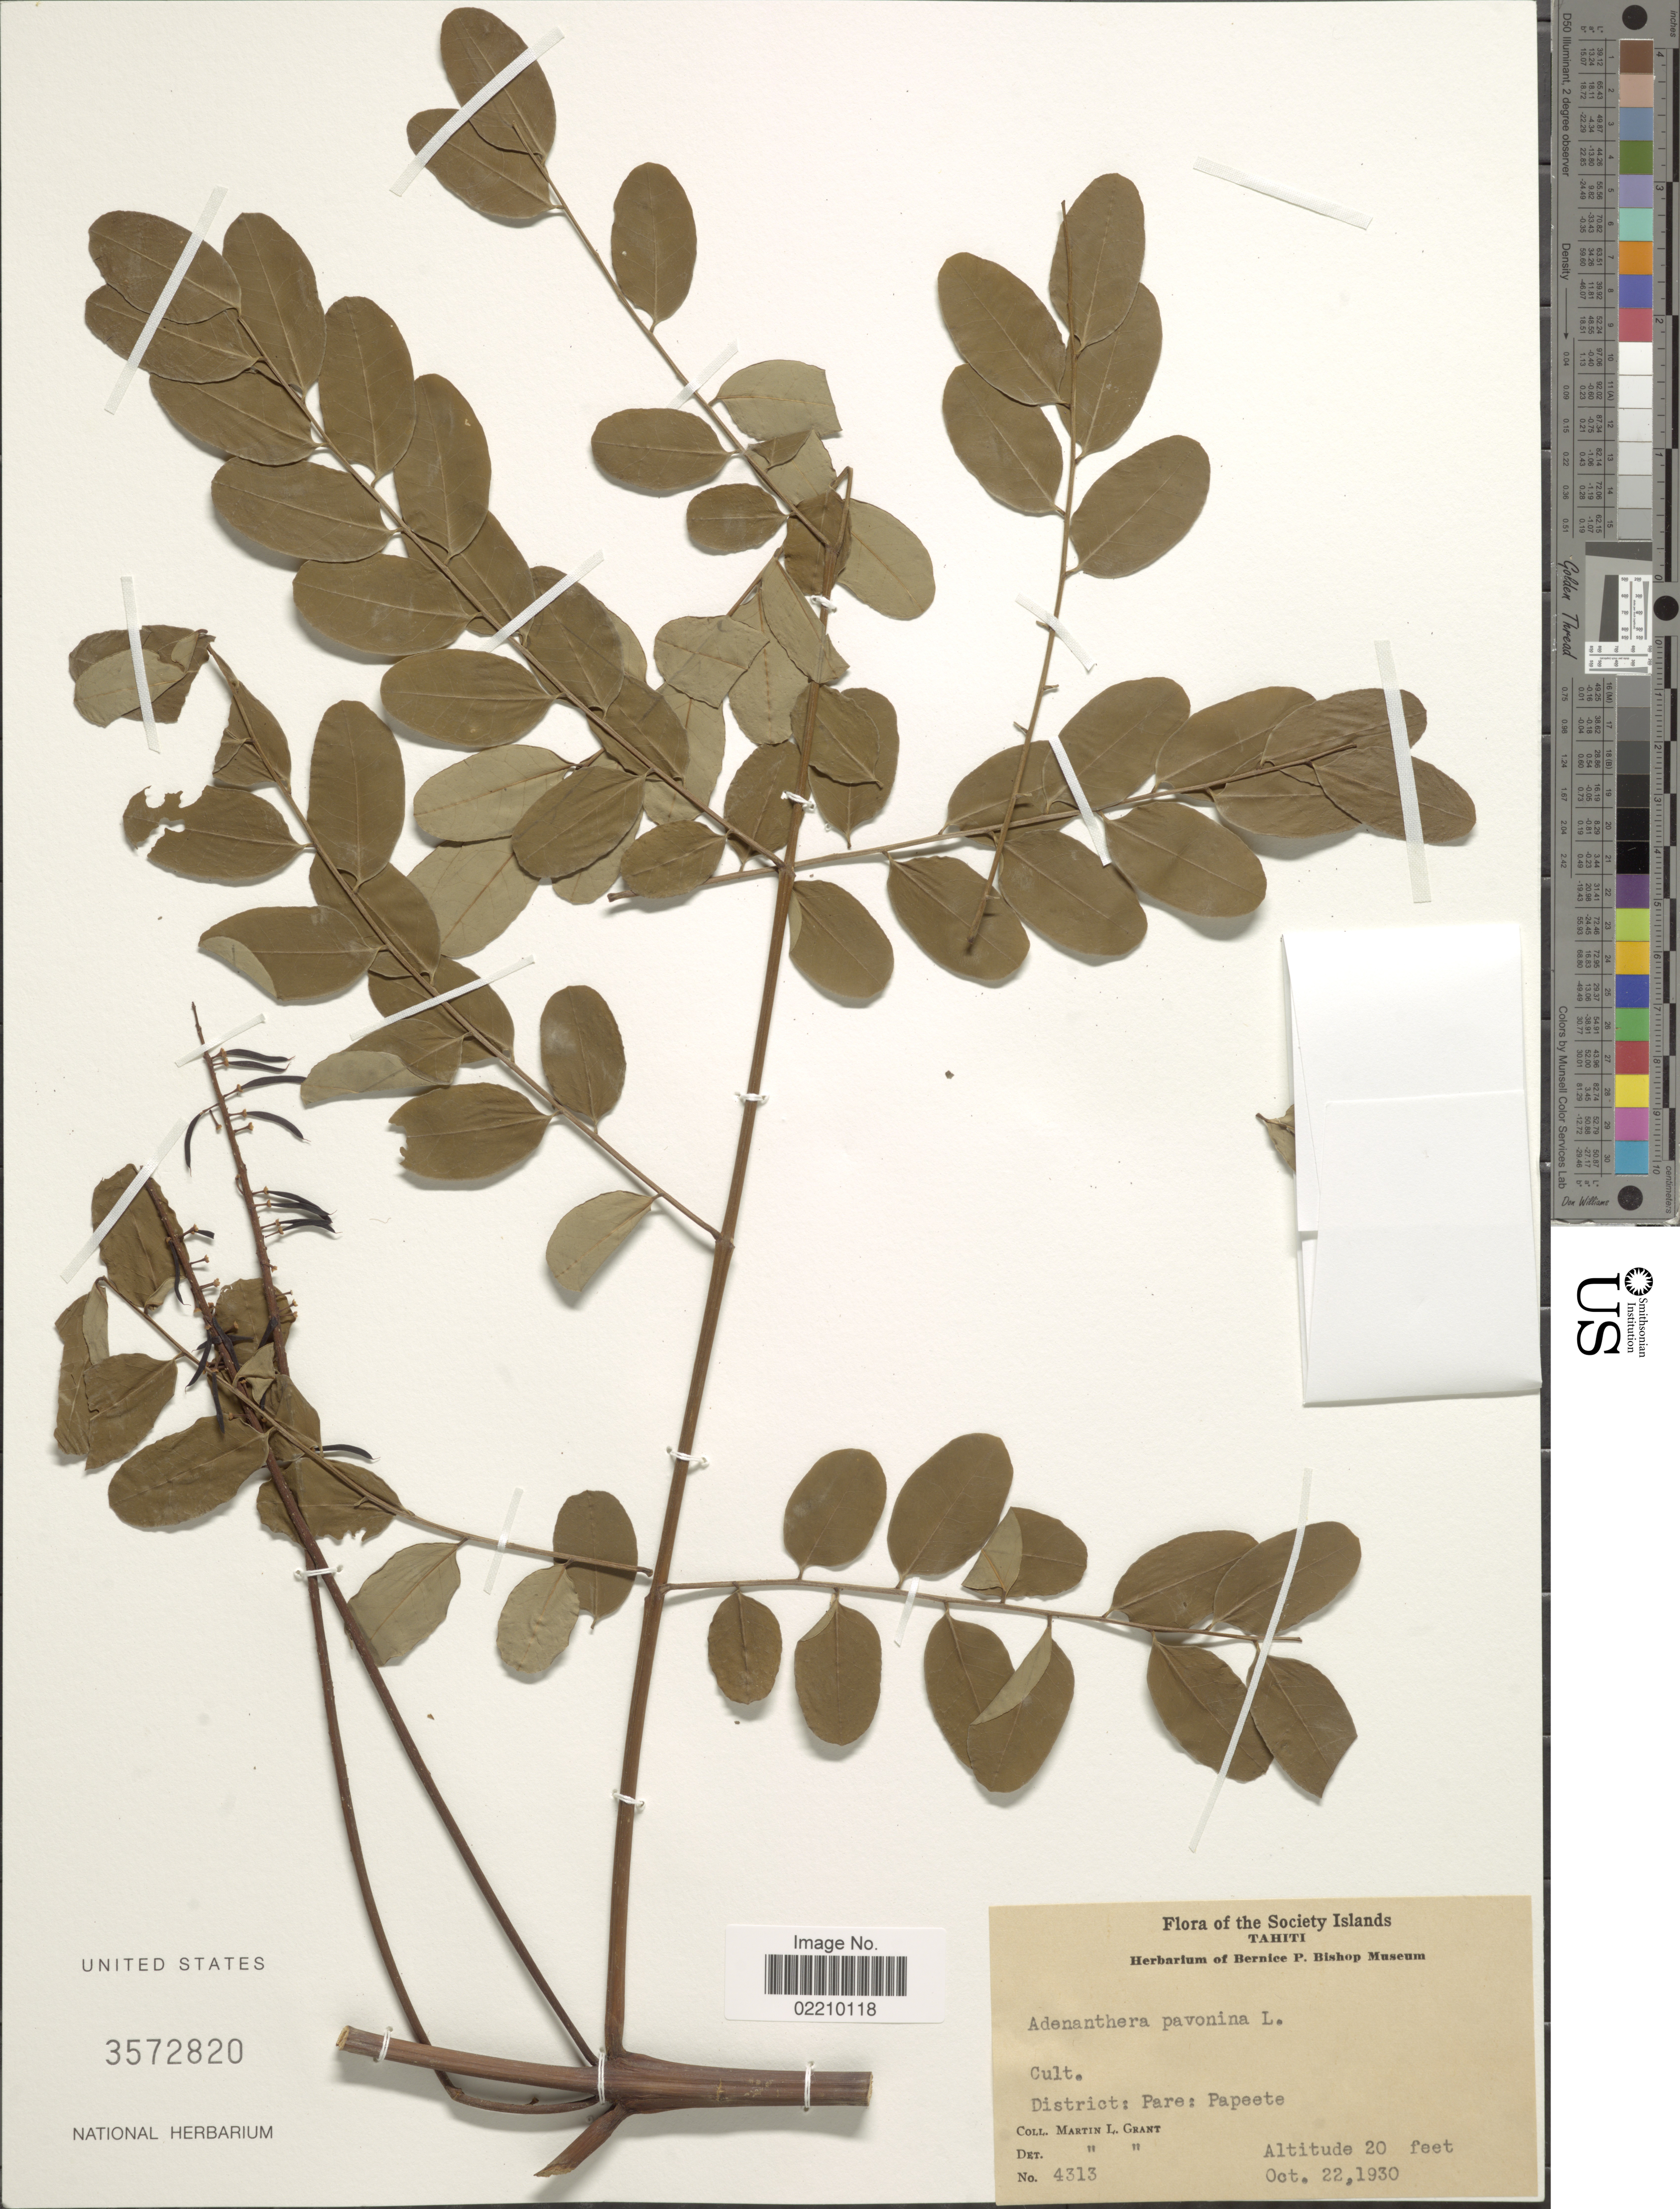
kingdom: Plantae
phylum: Tracheophyta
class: Magnoliopsida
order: Fabales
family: Fabaceae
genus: Adenanthera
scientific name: Adenanthera pavonina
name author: L.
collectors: M. L. Grant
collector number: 4313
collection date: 1930-10-22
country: French Polynesia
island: Tahiti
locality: Society Islands, Tahiti, District: Pare: Papeete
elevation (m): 6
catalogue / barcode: US 3572820